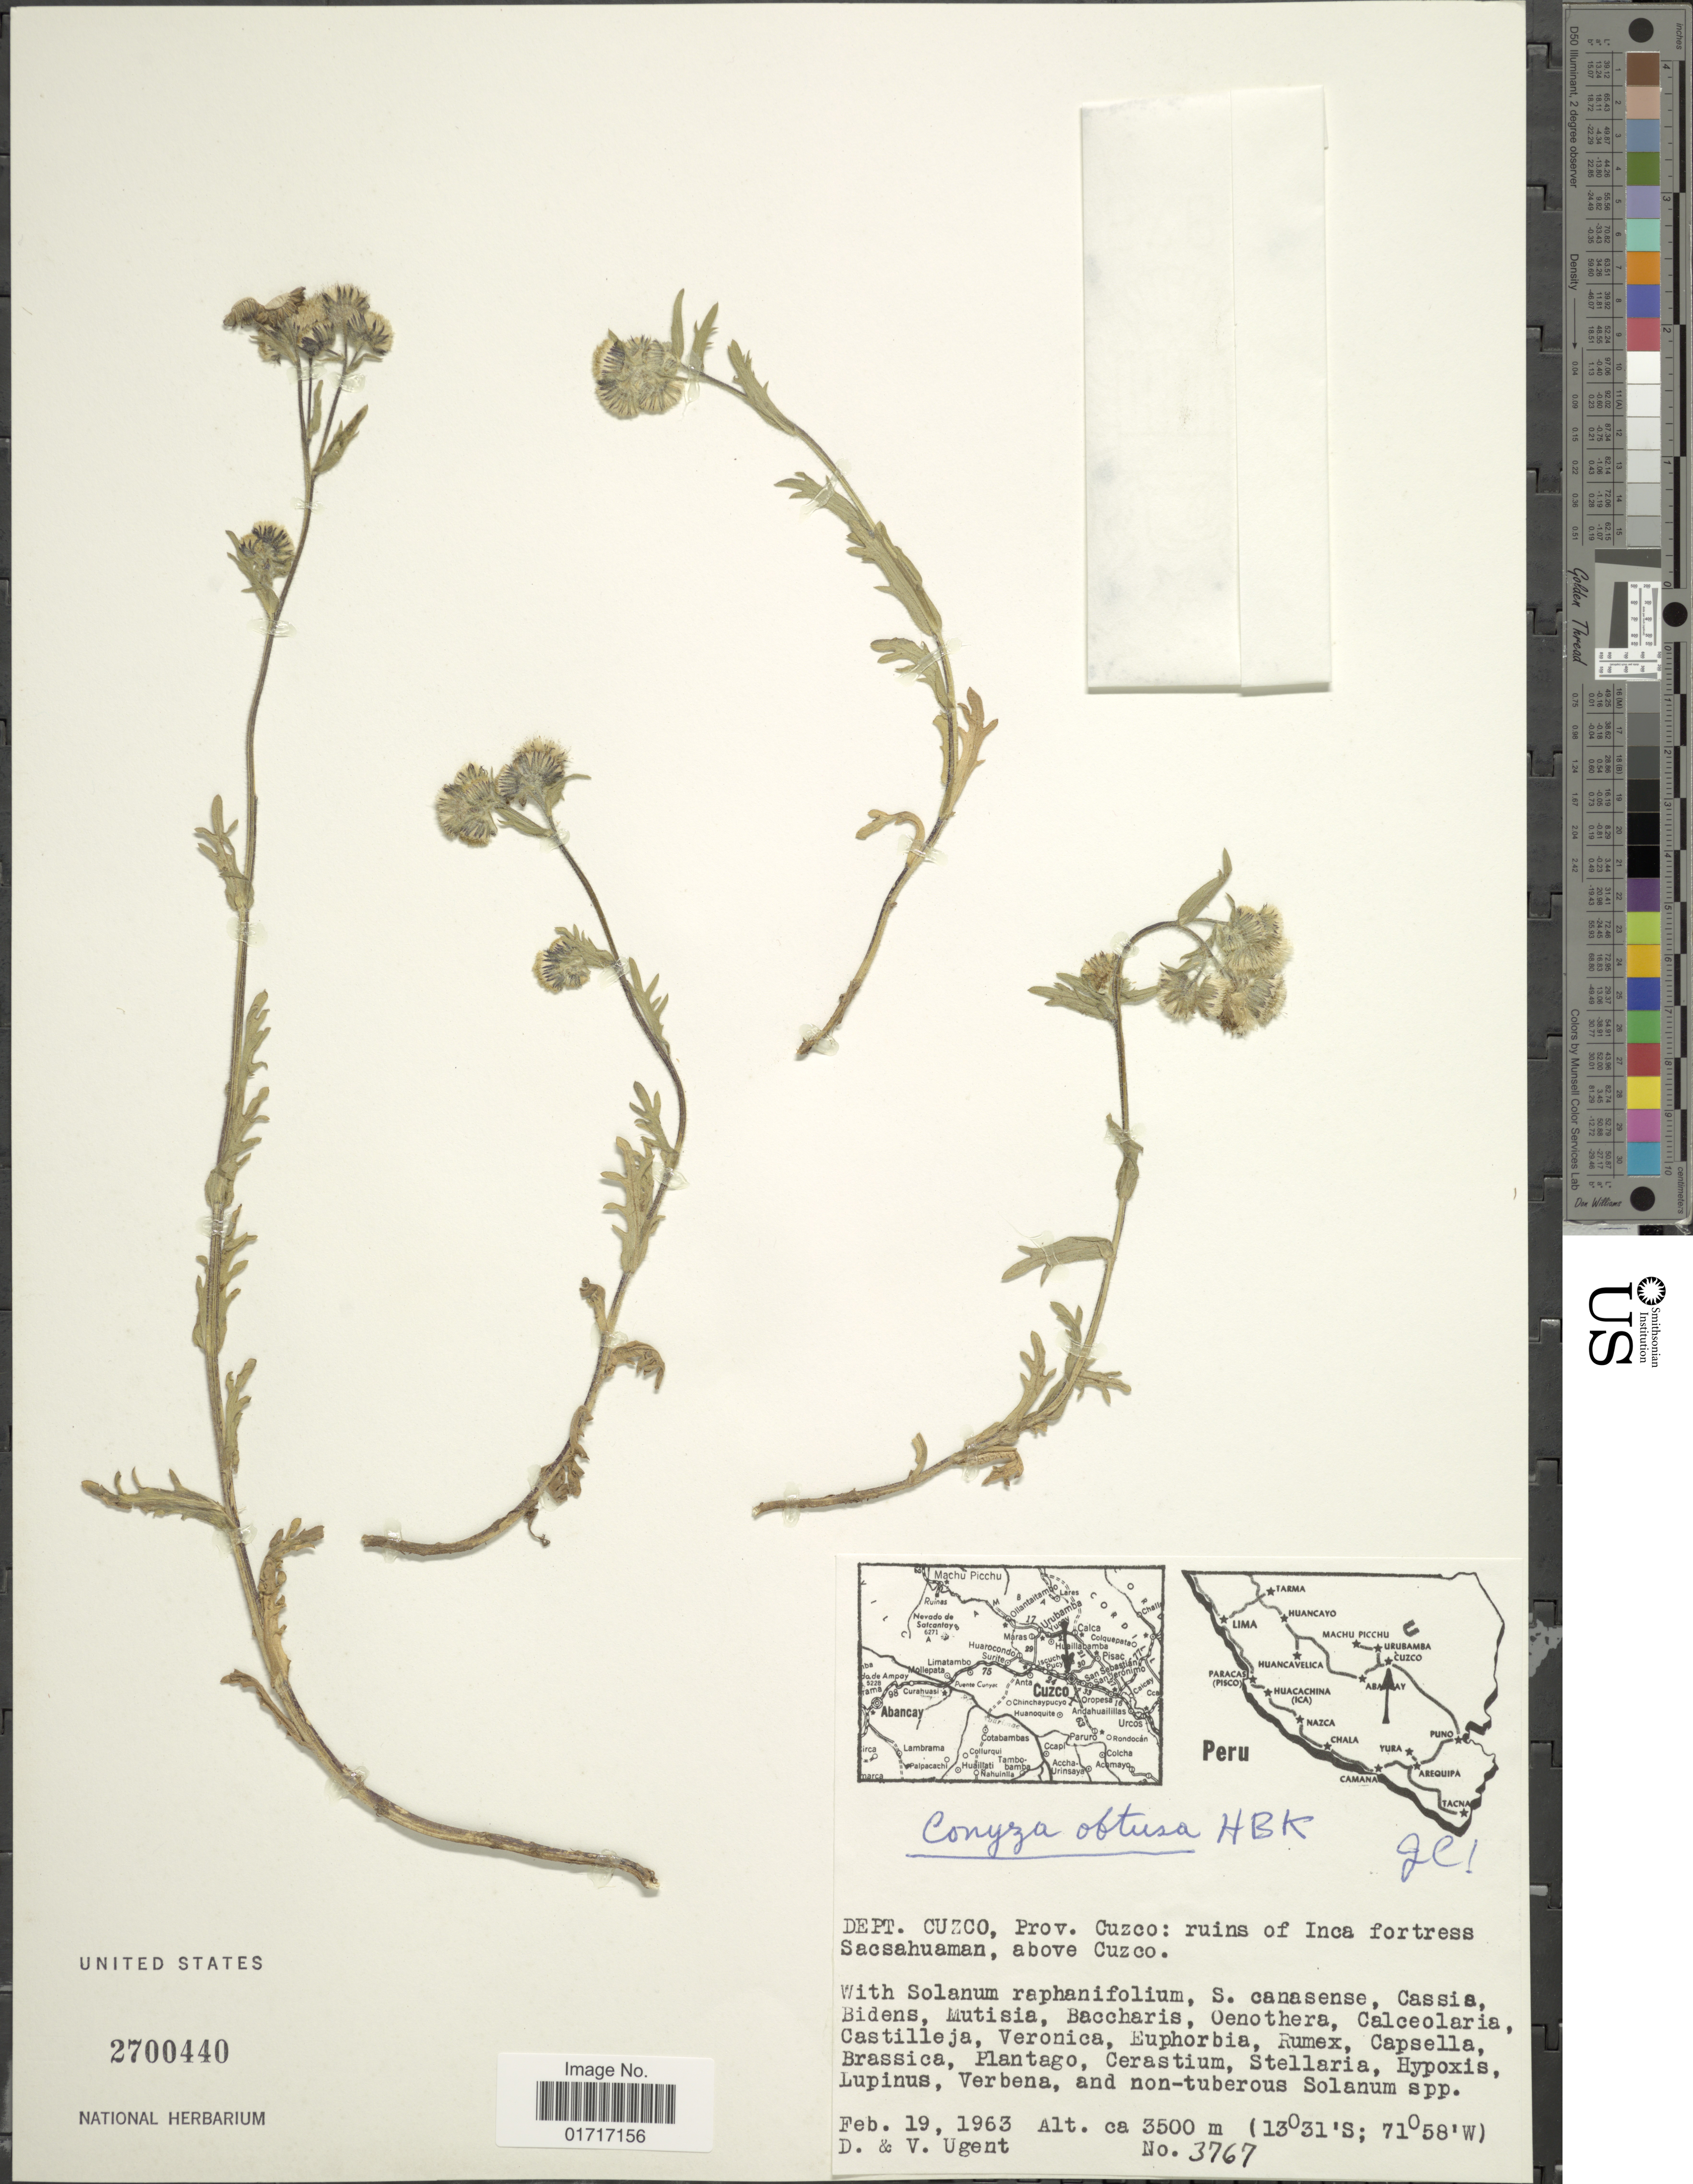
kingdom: Plantae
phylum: Tracheophyta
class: Magnoliopsida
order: Asterales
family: Asteraceae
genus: Conyza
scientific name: Conyza coronopifolia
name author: Kunth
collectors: D. Ugent & V. Ugent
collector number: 3767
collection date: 1963-02-19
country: Peru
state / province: Cusco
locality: Dept. Cuzco, Prov. Cuzco: ruins of Inca fortress Sacsahuaman, above Cuzco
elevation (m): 3500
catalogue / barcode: US 2700440